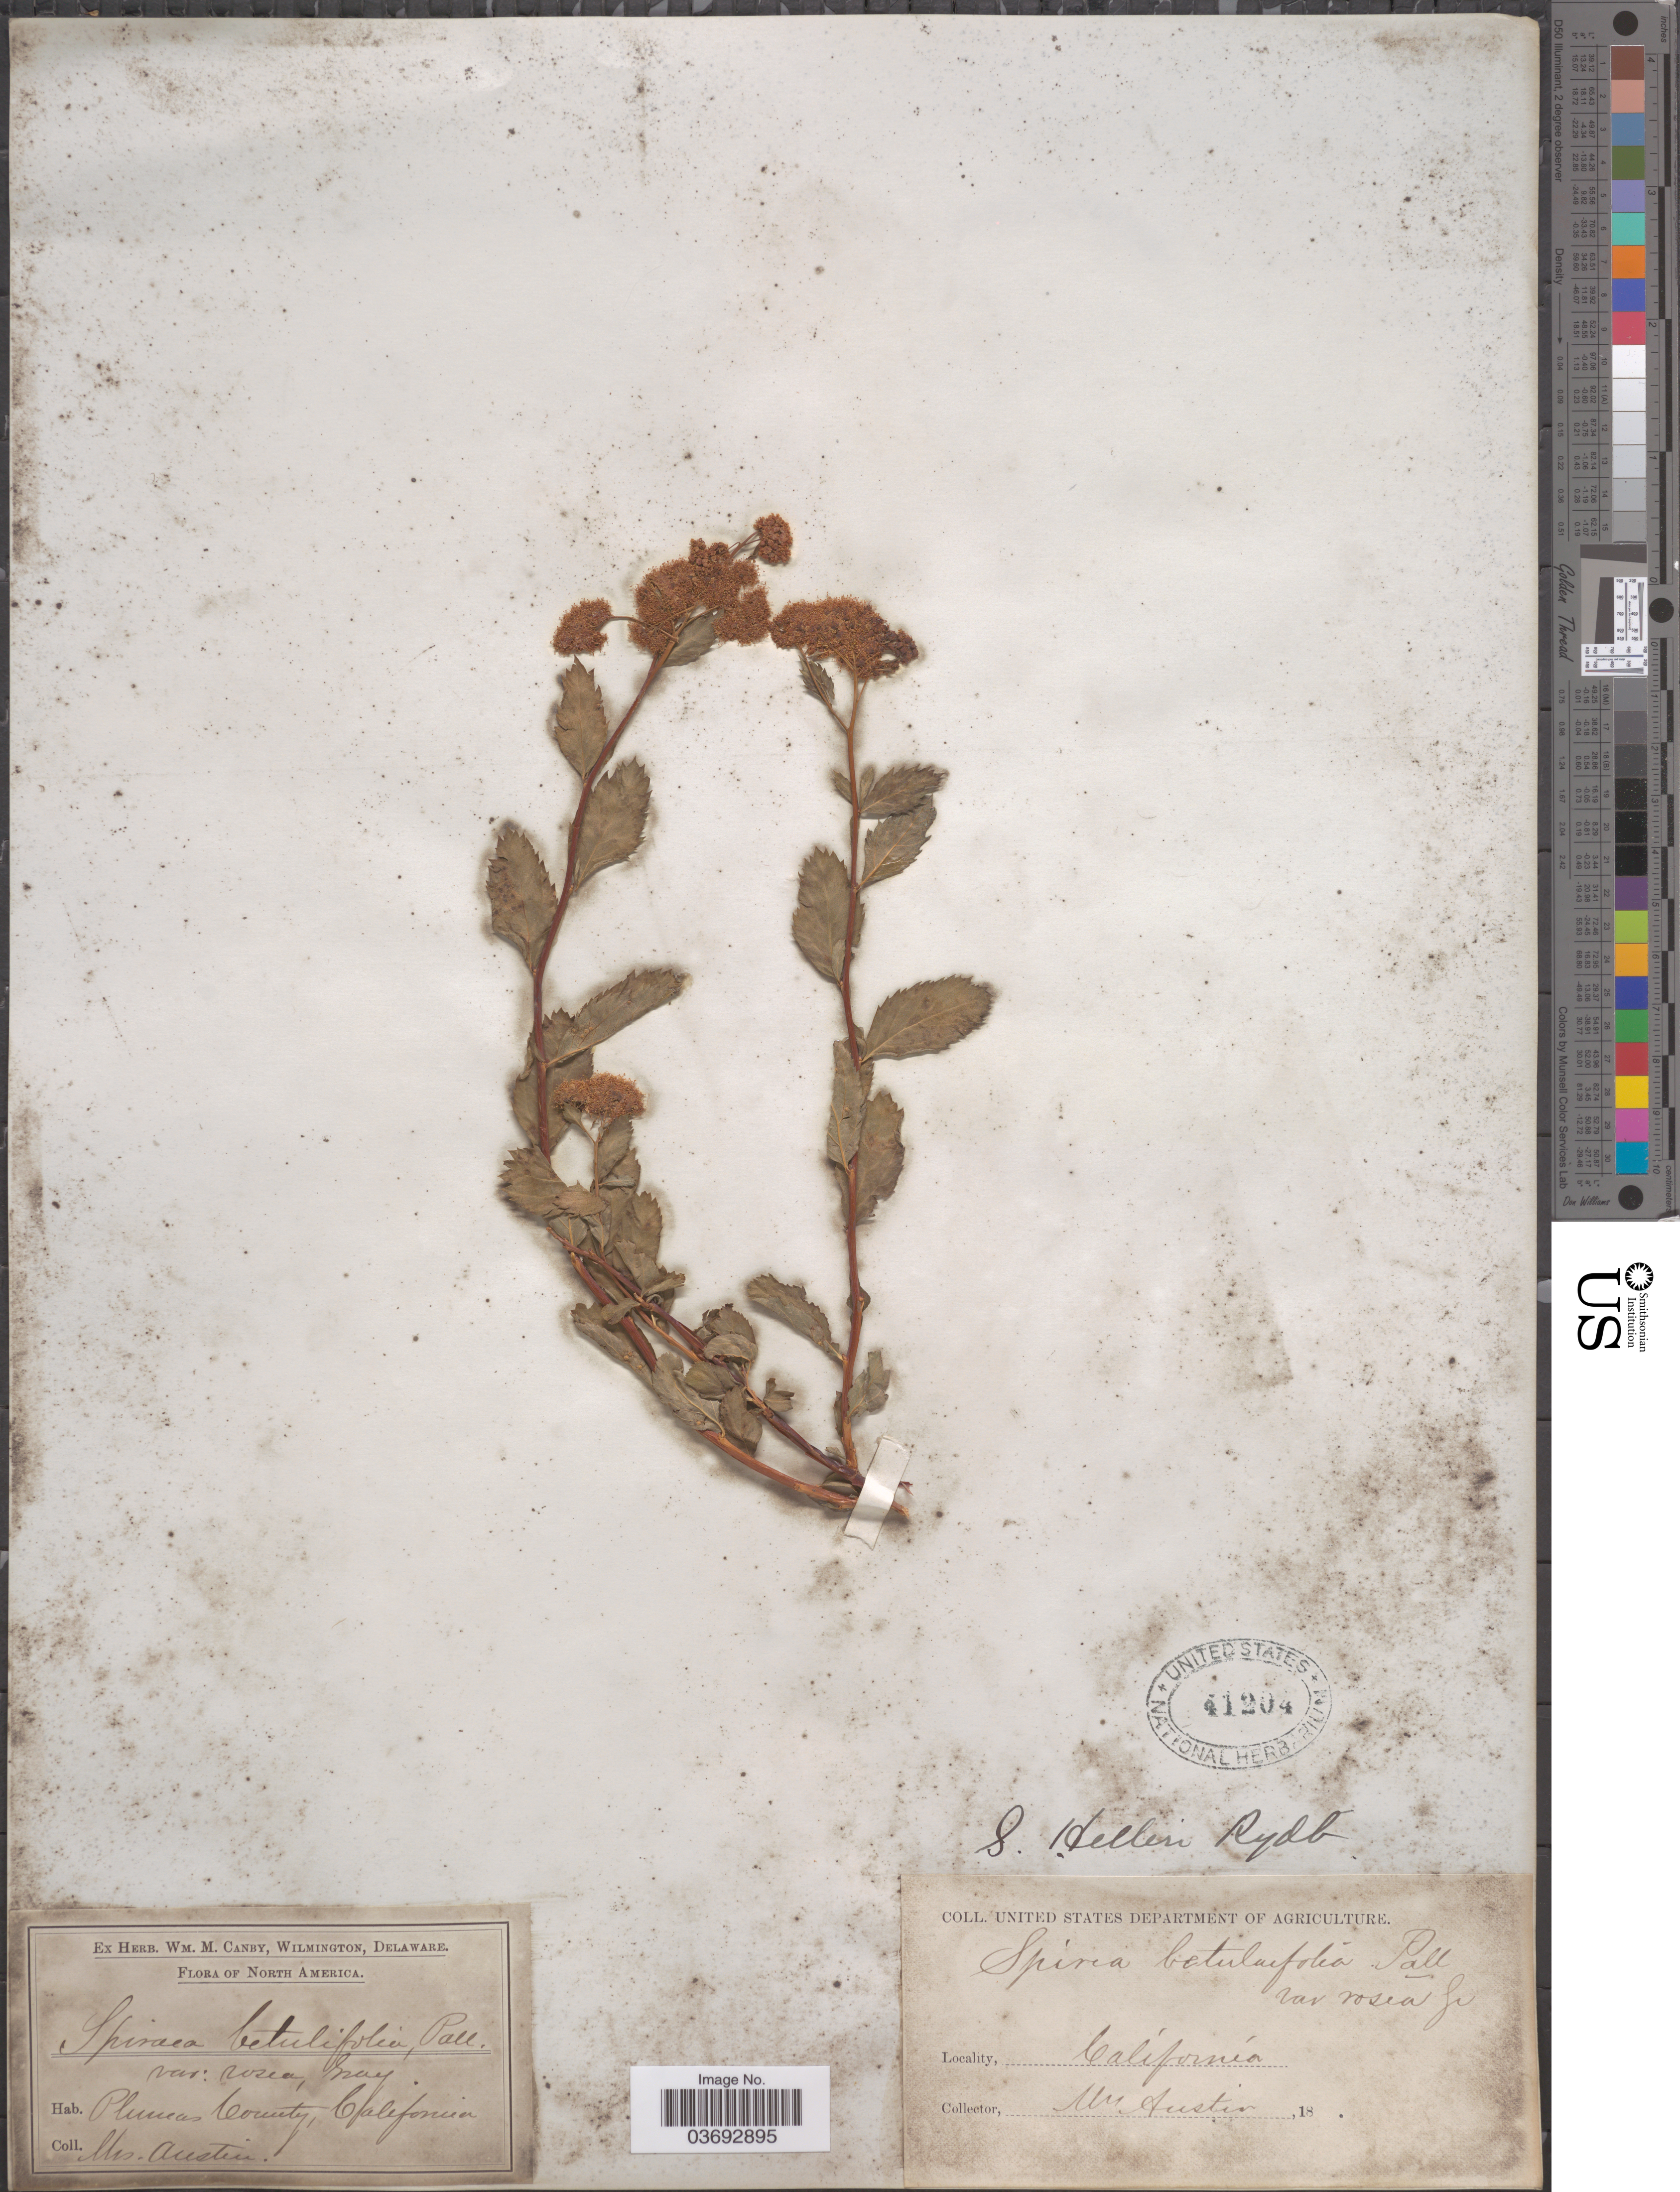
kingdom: Plantae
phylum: Tracheophyta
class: Magnoliopsida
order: Rosales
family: Rosaceae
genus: Spiraea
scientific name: Spiraea splendens var. splendens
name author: Baumann ex K. Koch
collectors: Austin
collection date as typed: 18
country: United States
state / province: California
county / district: Plumas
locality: Plumas County.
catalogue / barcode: US 41204